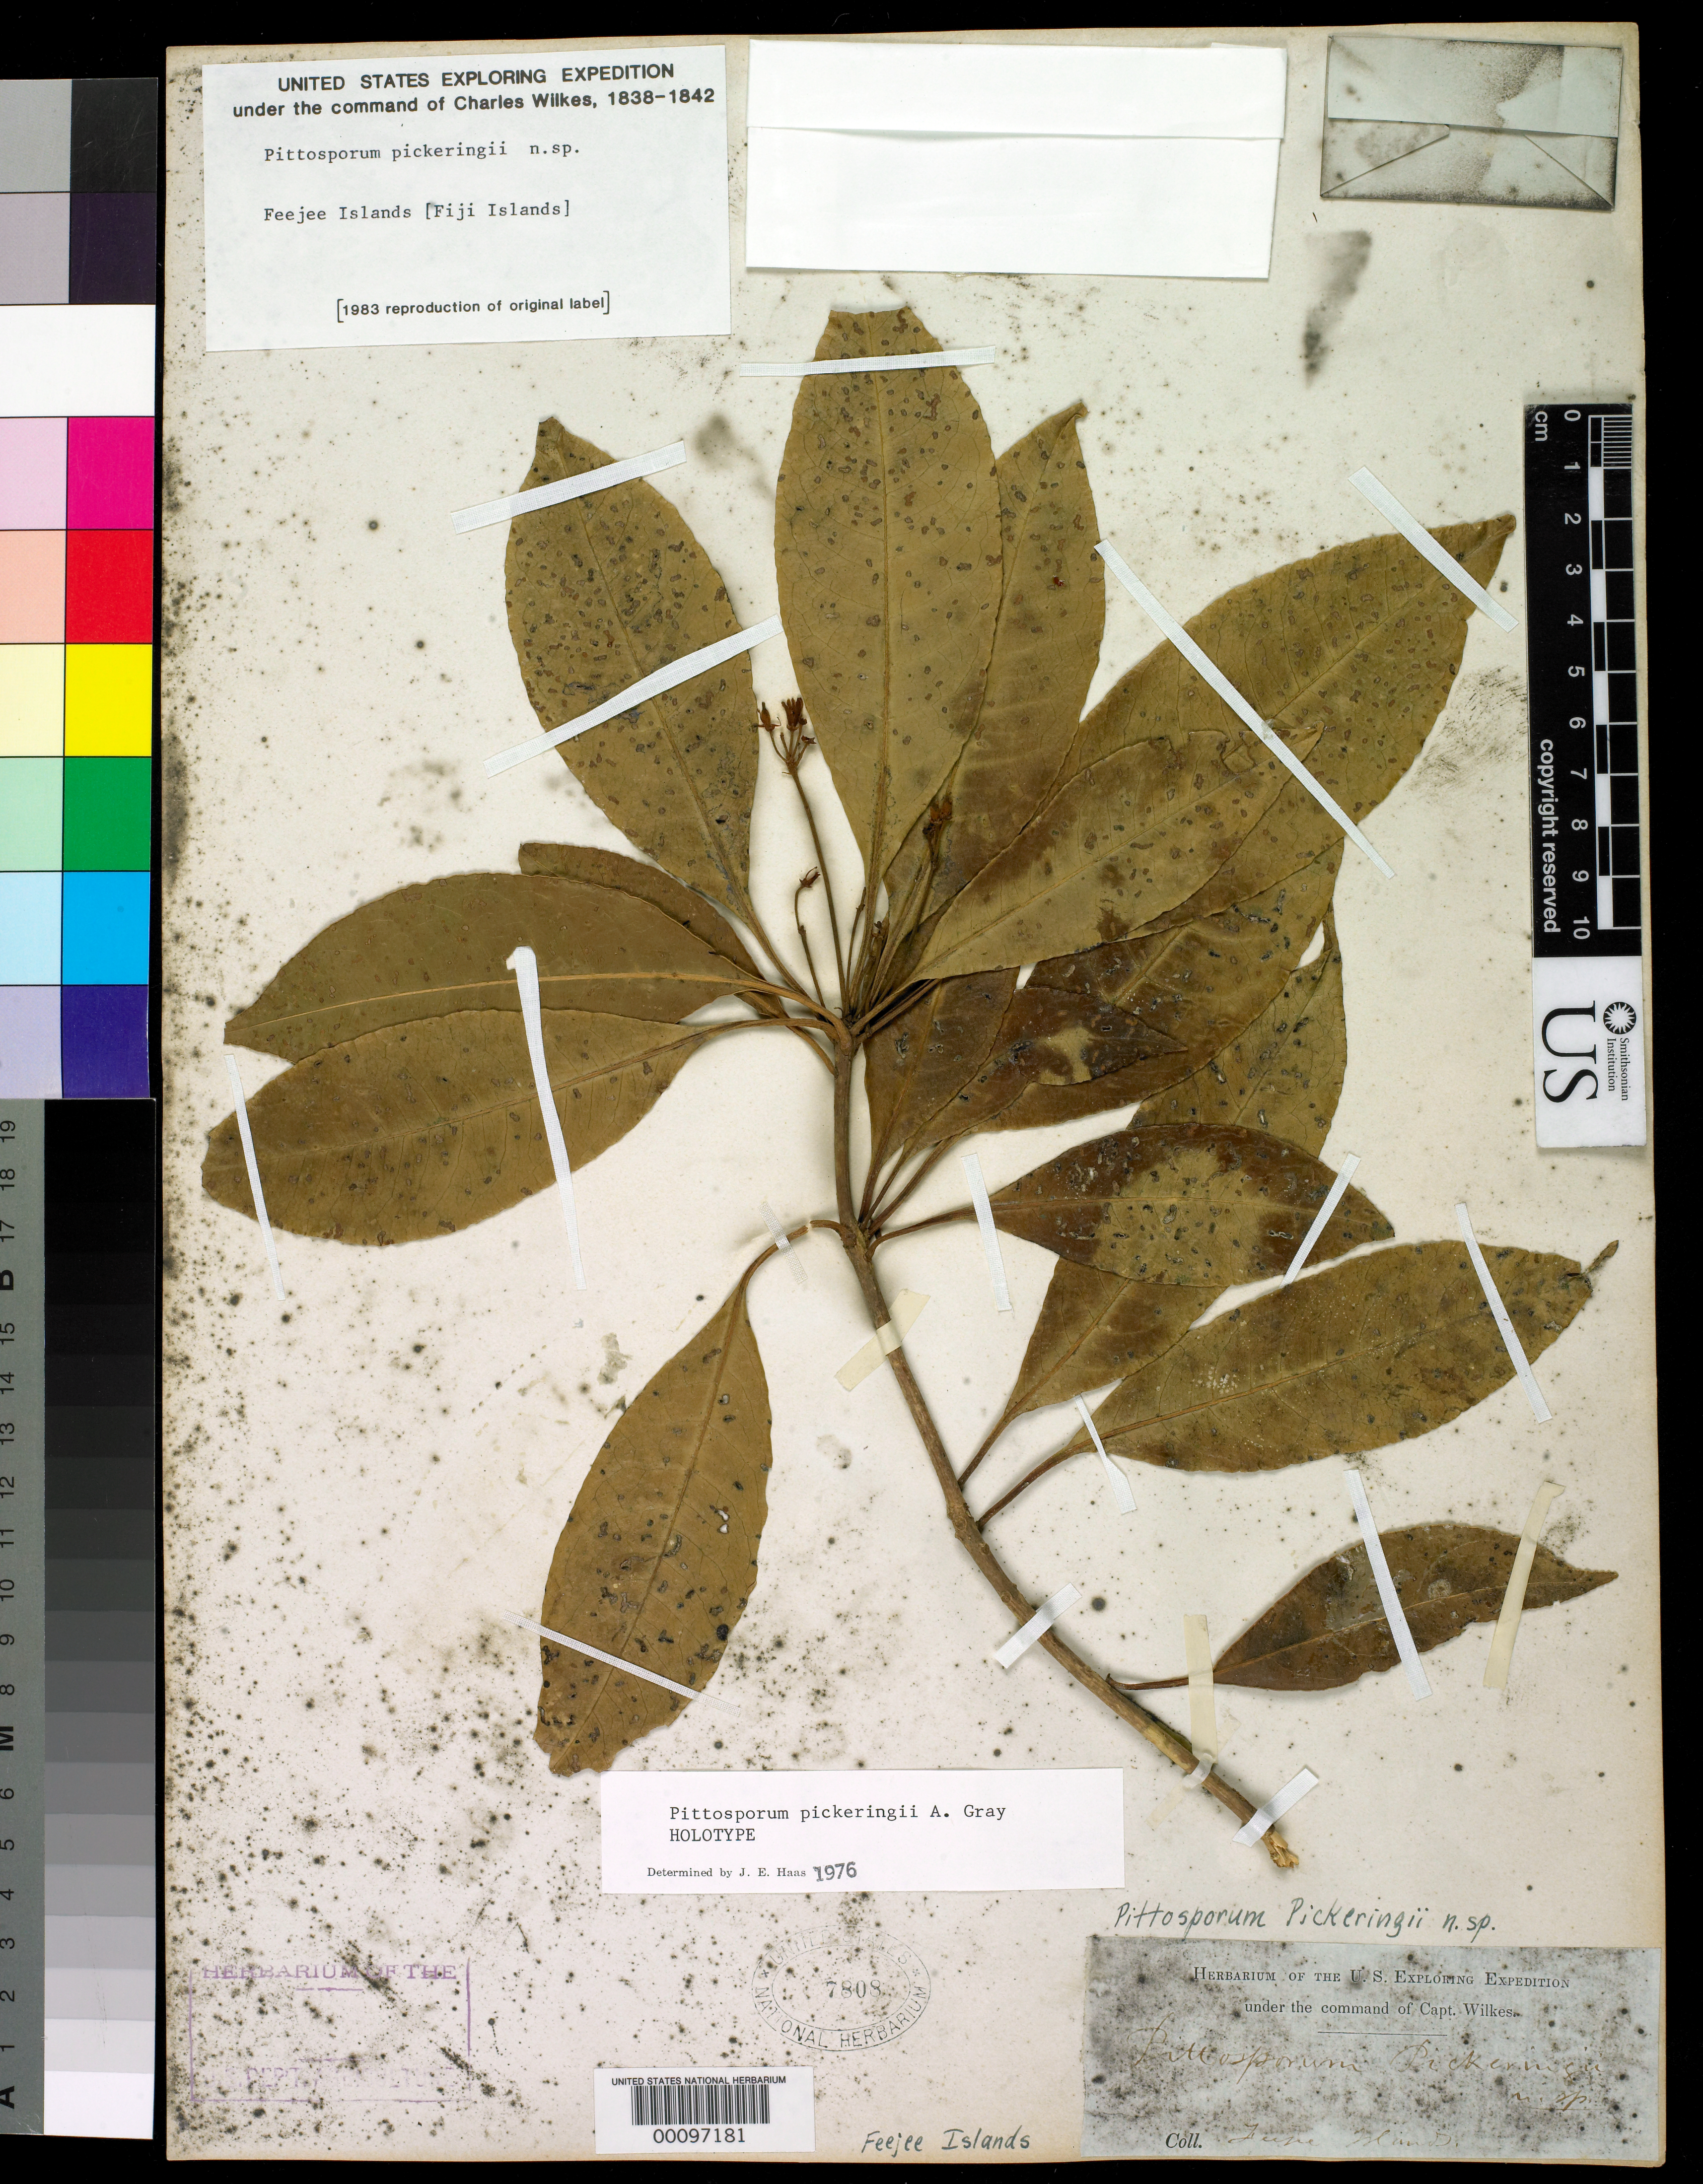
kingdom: Plantae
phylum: Tracheophyta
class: Magnoliopsida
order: Apiales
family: Pittosporaceae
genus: Pittosporum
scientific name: Pittosporum pickeringii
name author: A. Gray in Wilkes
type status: Holotype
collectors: Wilkes Explor. Exped.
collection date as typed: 1838 to -- --- 1842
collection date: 1838/1842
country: Fiji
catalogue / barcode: US 7808